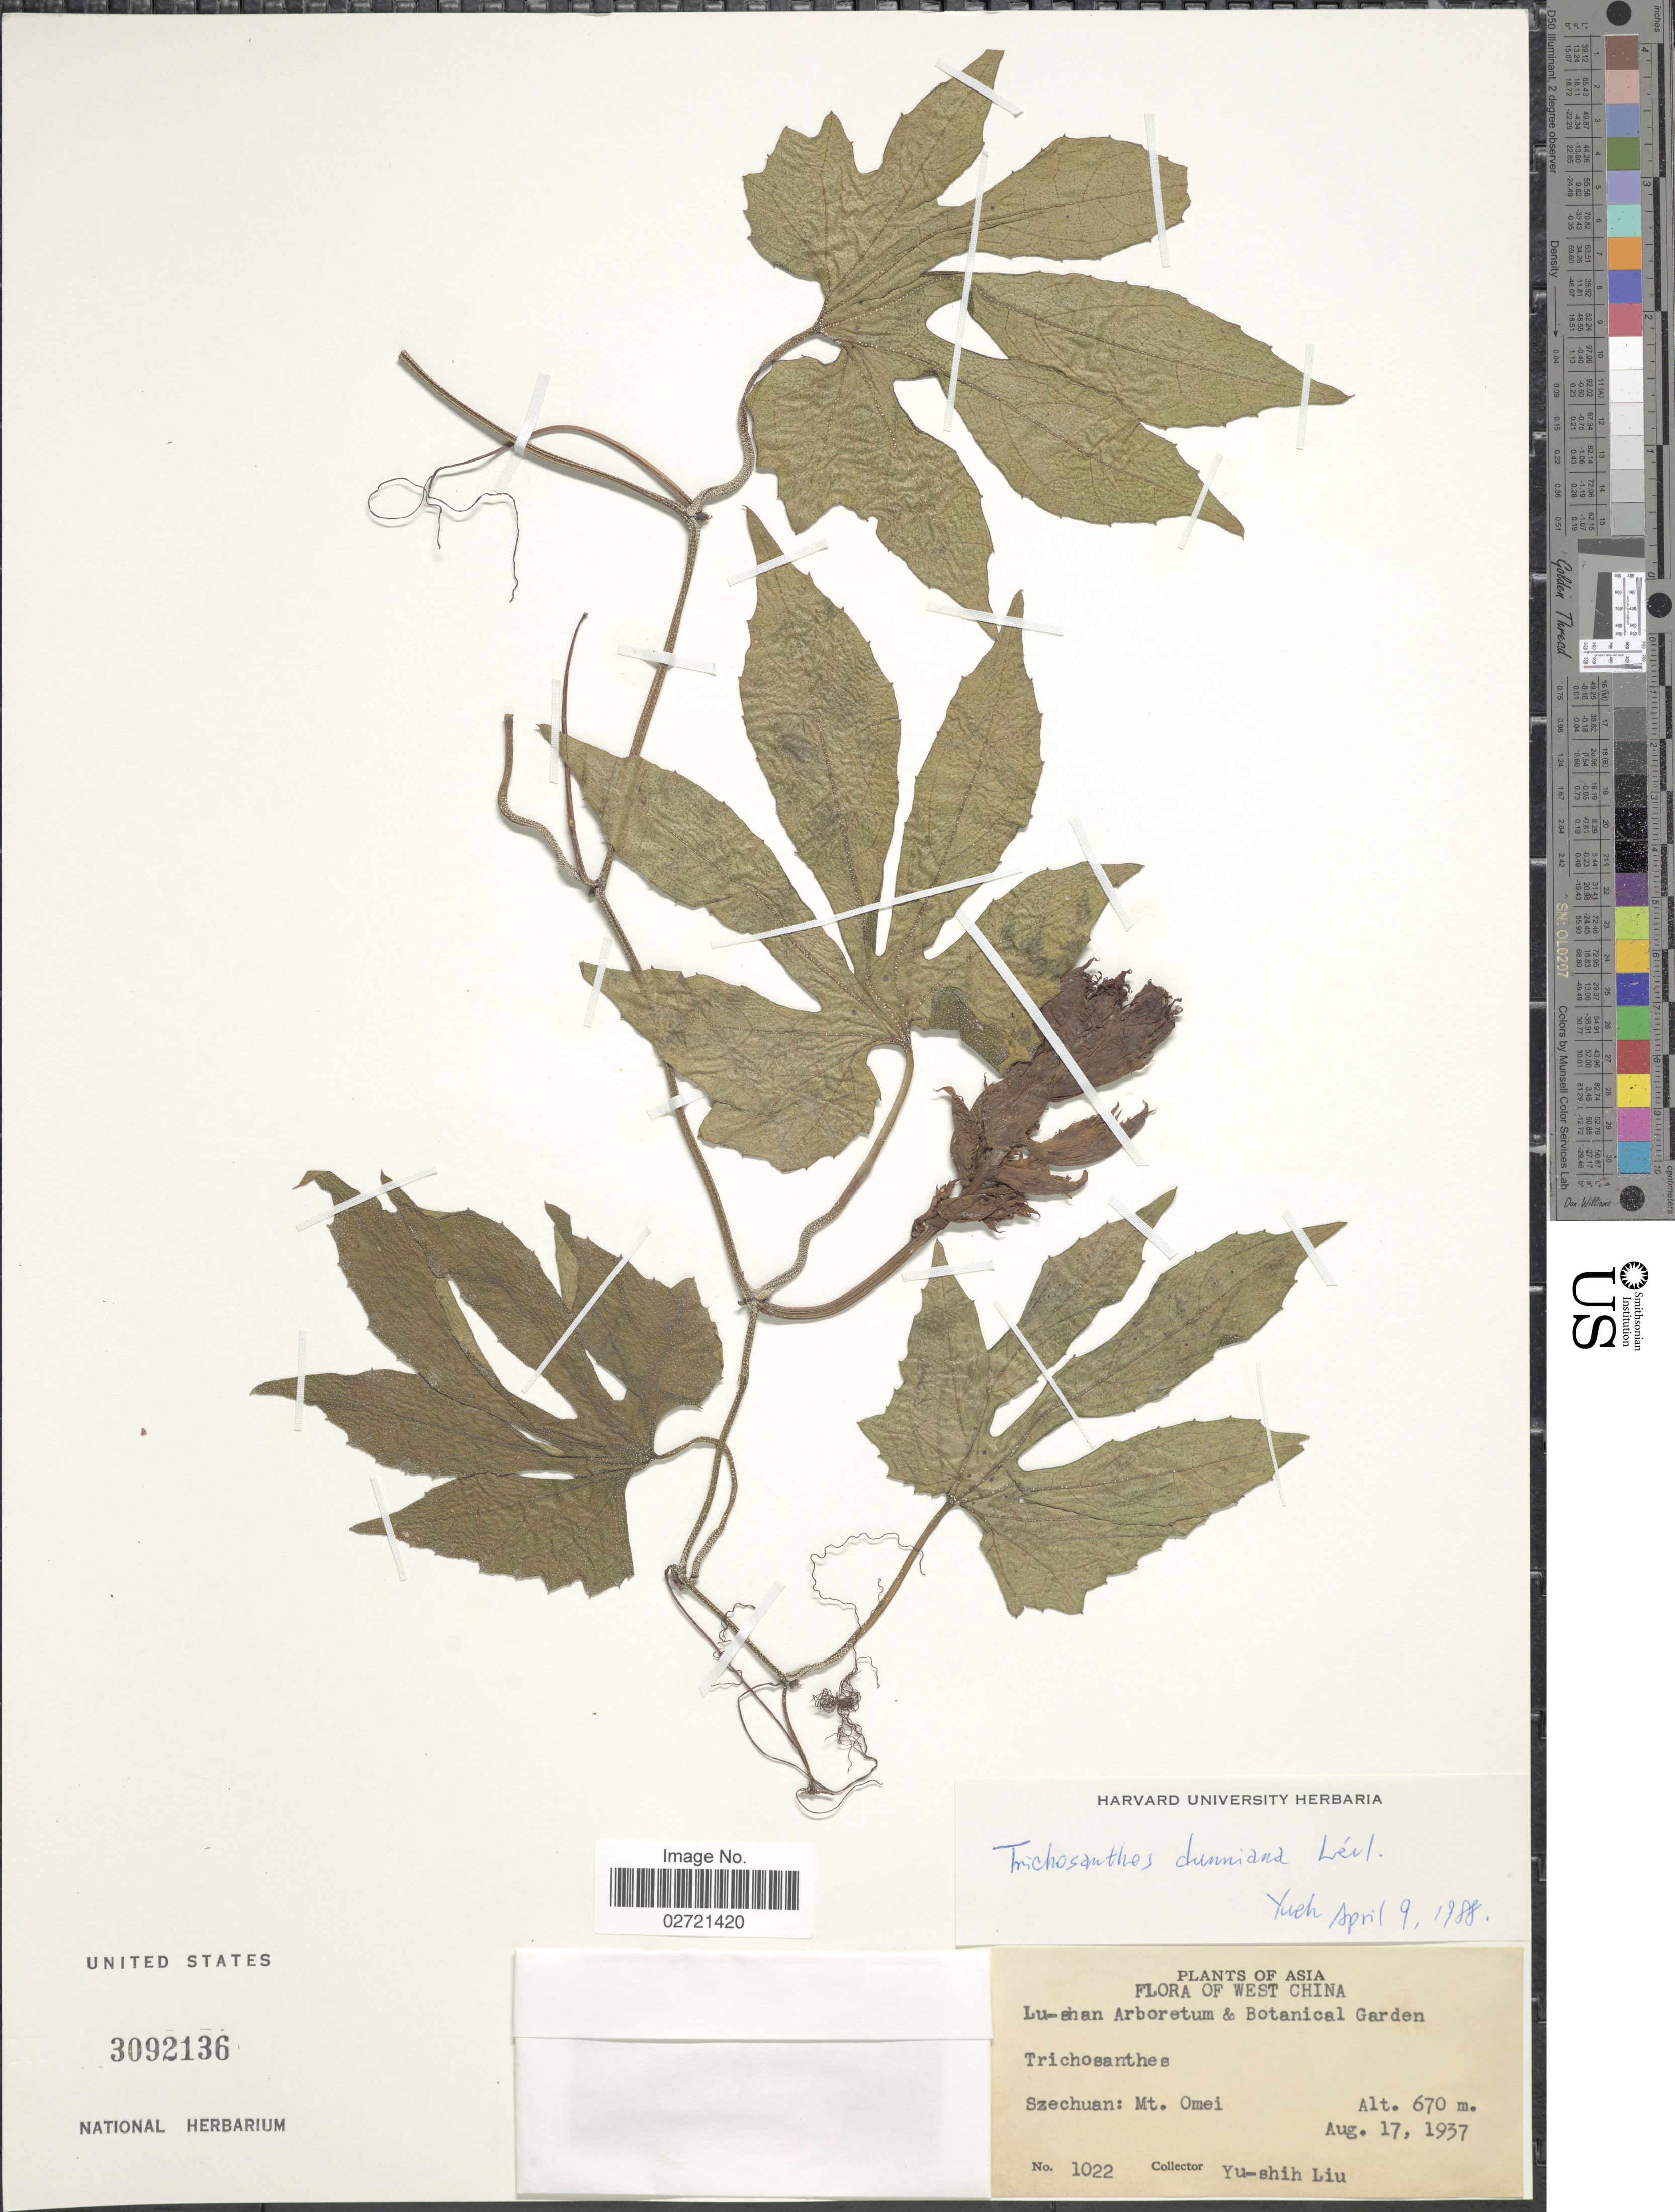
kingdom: Plantae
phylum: Tracheophyta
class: Magnoliopsida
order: Cucurbitales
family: Cucurbitaceae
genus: Trichosanthes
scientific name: Trichosanthes dunniana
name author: H. Lév.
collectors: Y.-S. Liu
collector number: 1022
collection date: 1937-08-17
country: China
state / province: Sichuan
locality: Szechuan: Mt. Omei, West China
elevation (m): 670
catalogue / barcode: US 3092136